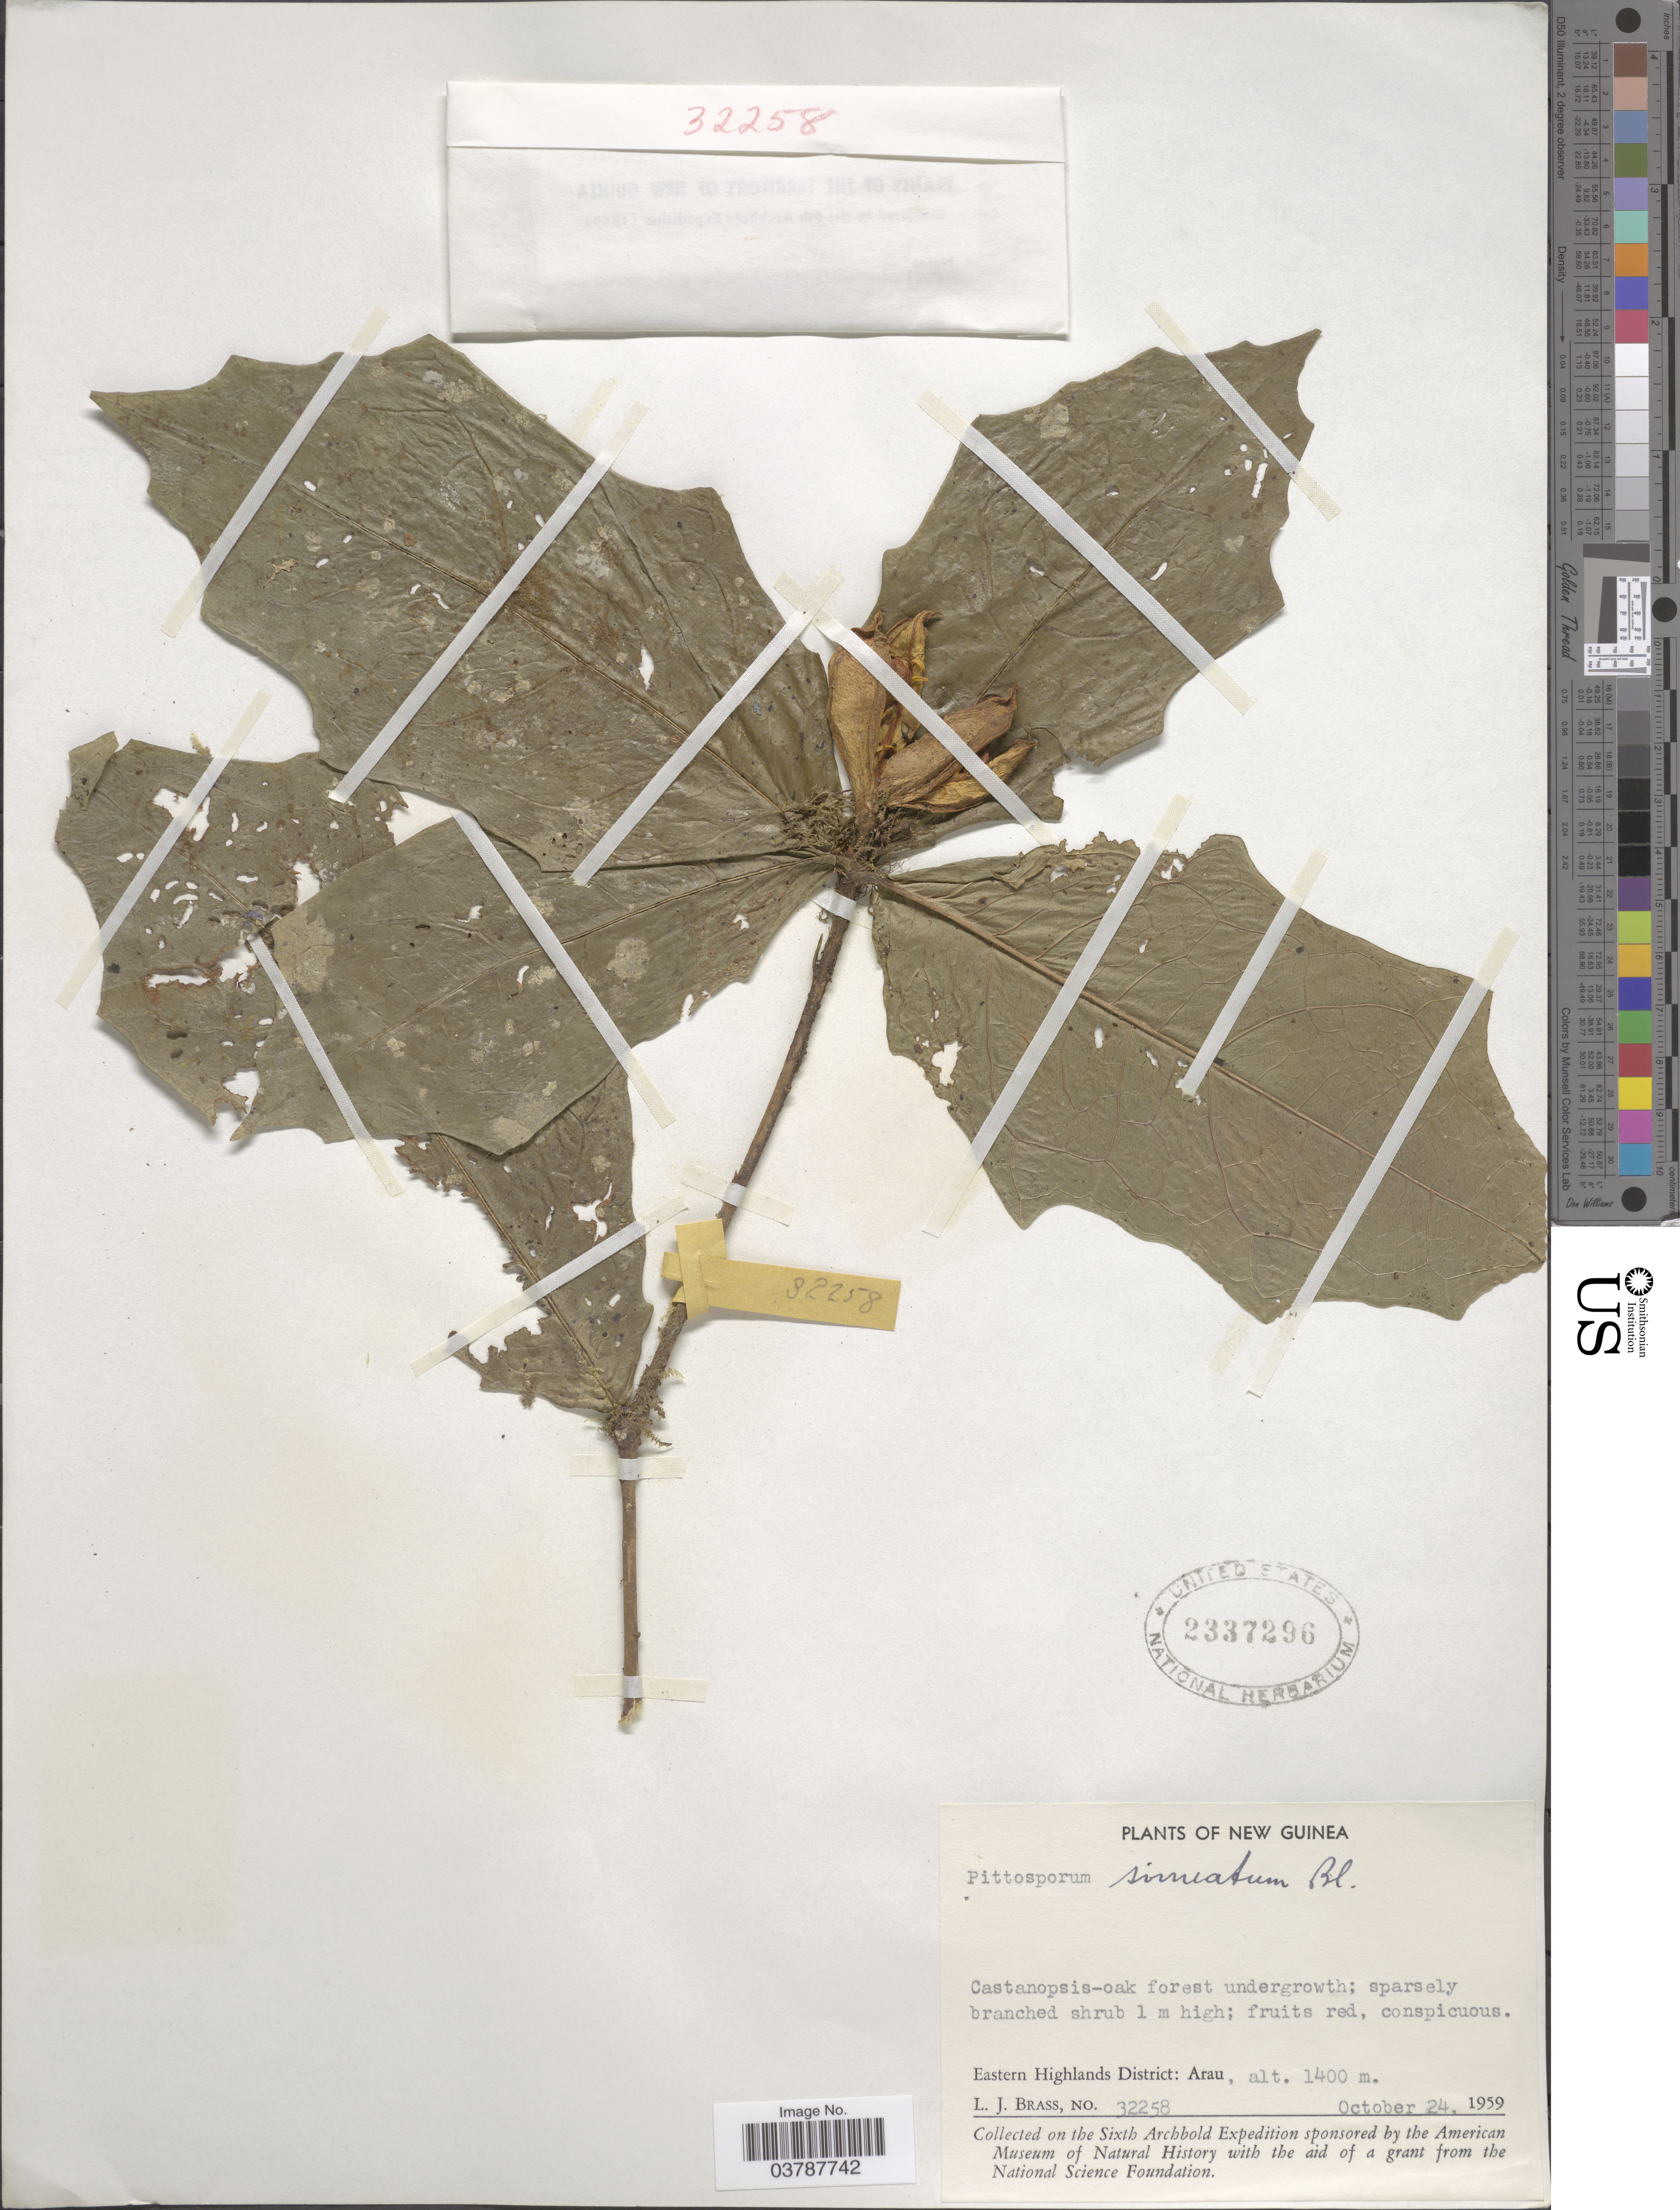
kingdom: Plantae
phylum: Tracheophyta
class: Magnoliopsida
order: Apiales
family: Pittosporaceae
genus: Pittosporum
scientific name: Pittosporum sinuatum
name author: Blume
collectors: L. J. Brass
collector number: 32258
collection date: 1959-10-24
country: Papua New Guinea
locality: New Guinea. Eastern Highlands District: Arau.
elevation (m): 1400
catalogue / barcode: US 2337296